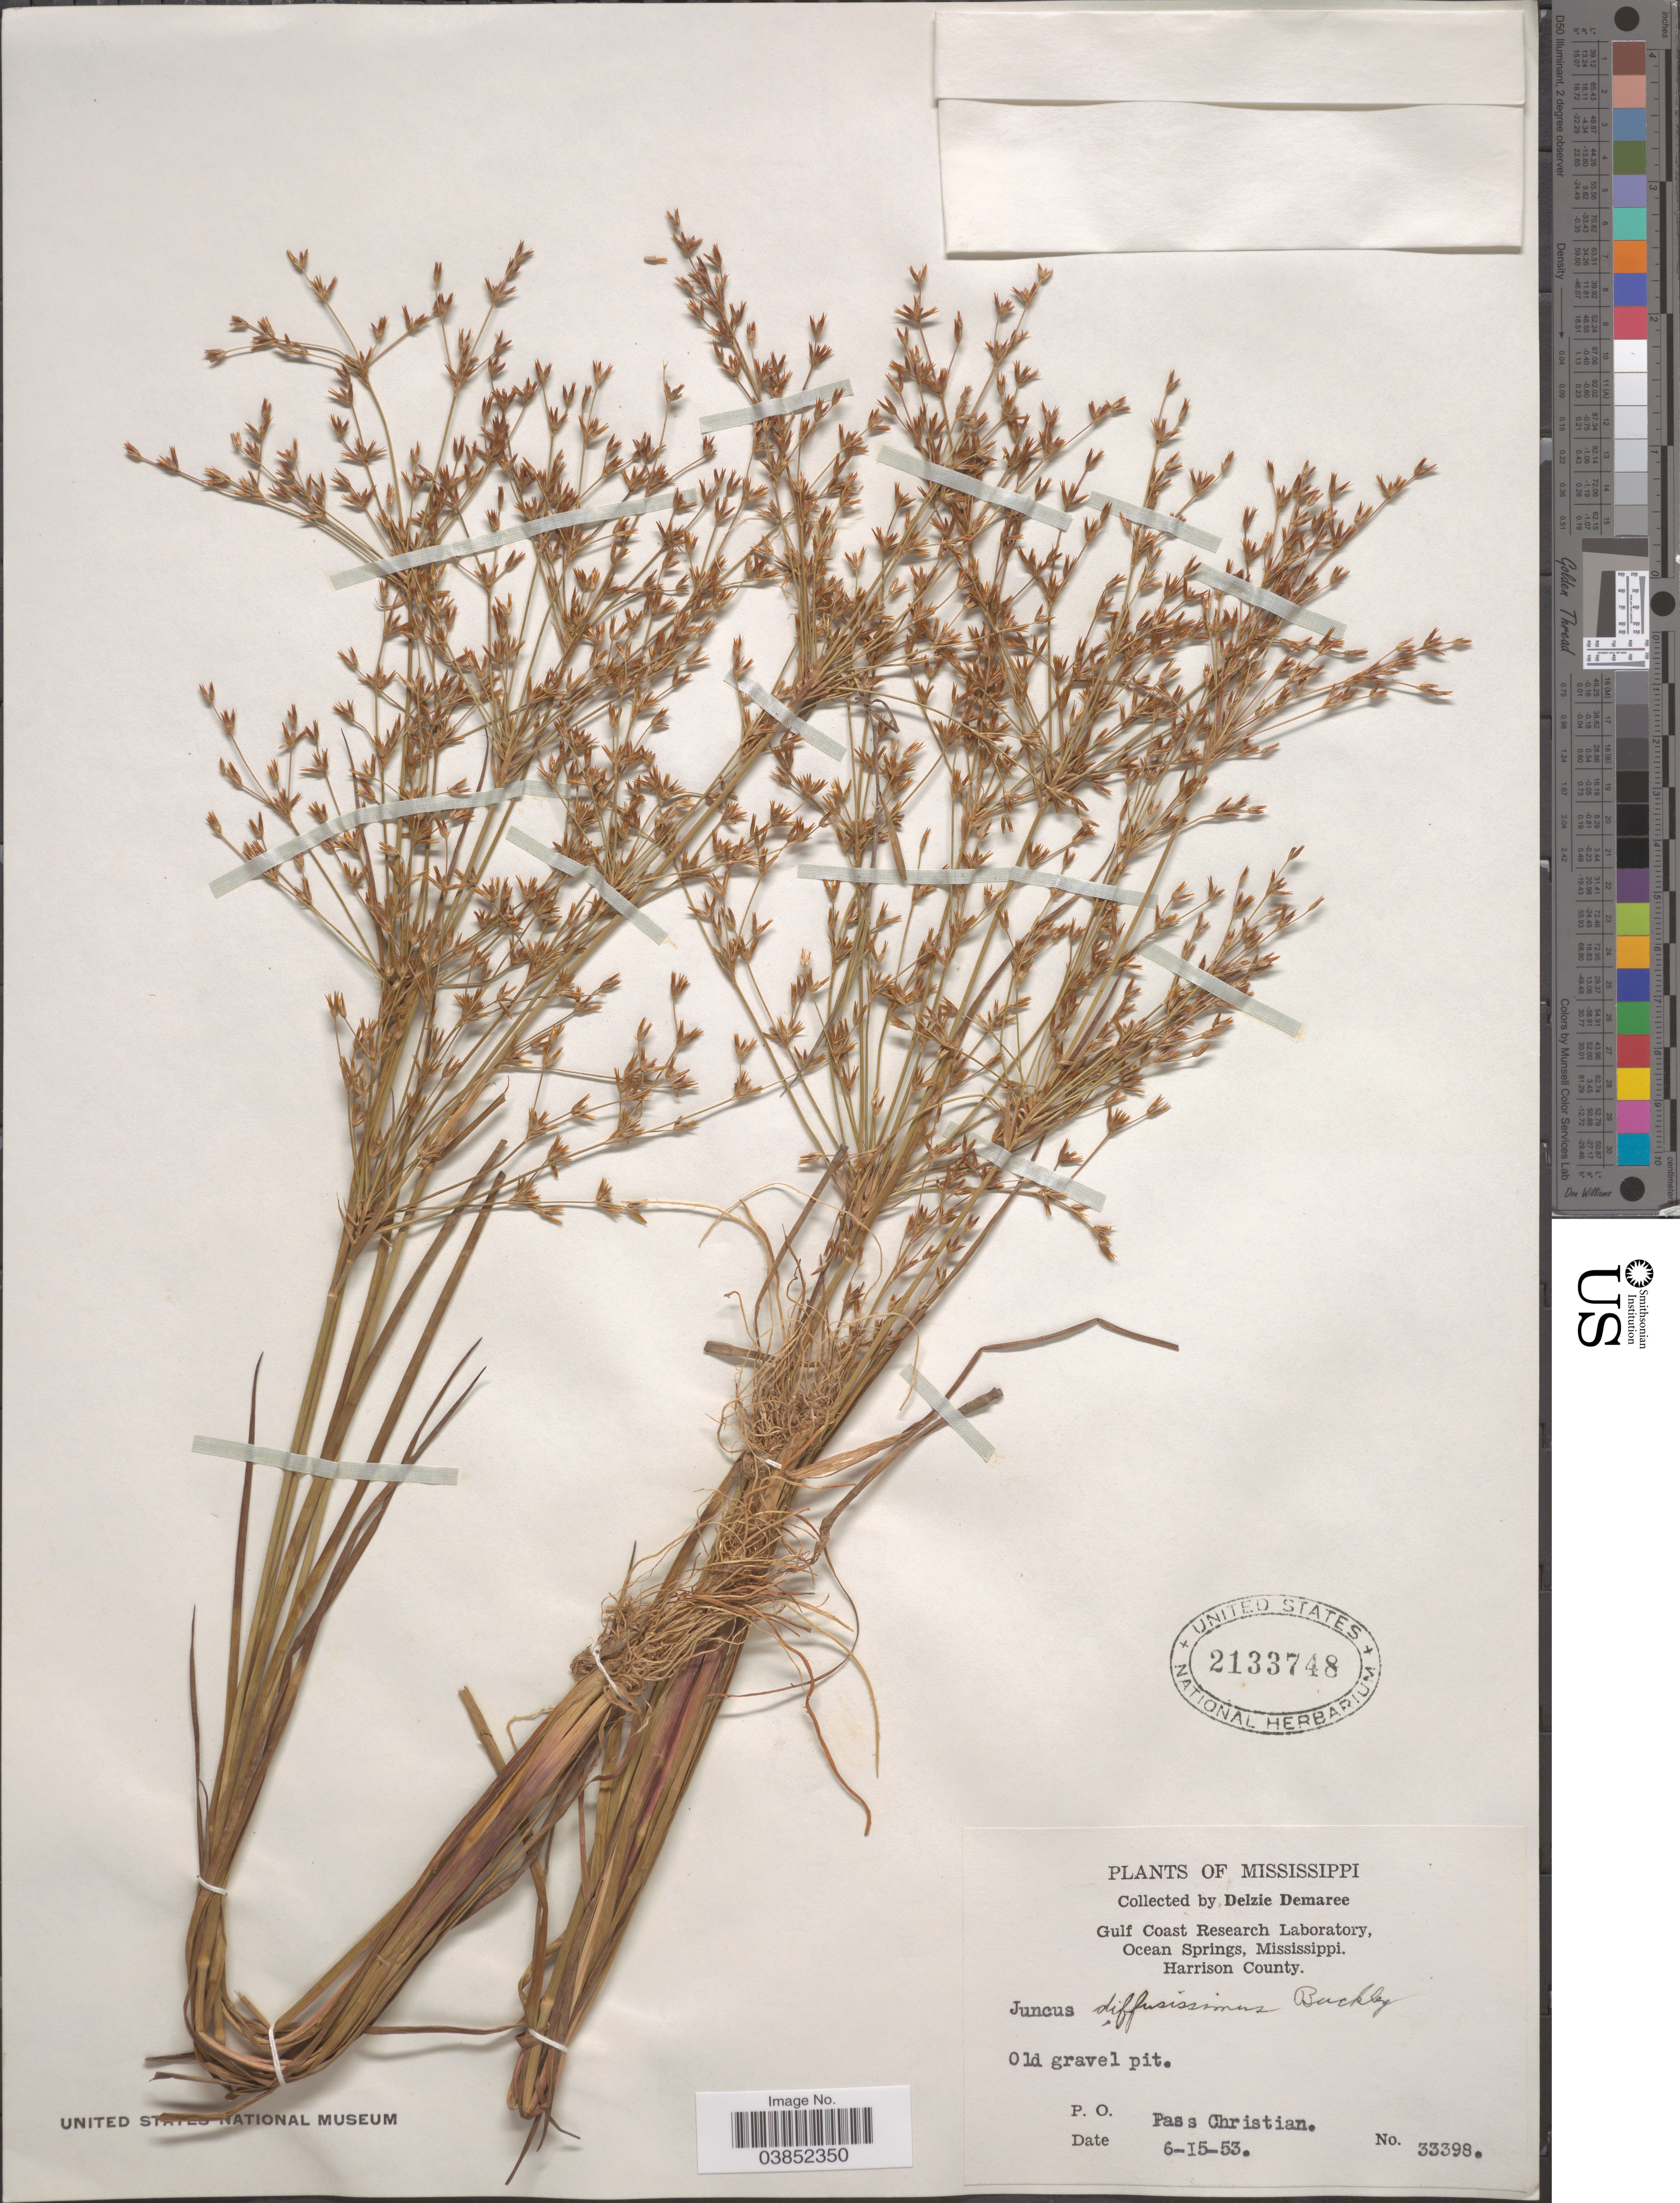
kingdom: Plantae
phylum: Tracheophyta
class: Liliopsida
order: Poales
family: Juncaceae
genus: Juncus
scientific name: Juncus diffusissimus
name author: Buckley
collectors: D. Demaree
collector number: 33398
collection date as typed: Transcribed d/m/y: 15/6/53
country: United States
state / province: Mississippi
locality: Gulf Coast Research Laboratory, Ocean Springs, Harrison County. Old gravel pit. P. O. Pass Christian.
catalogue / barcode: US 2133748